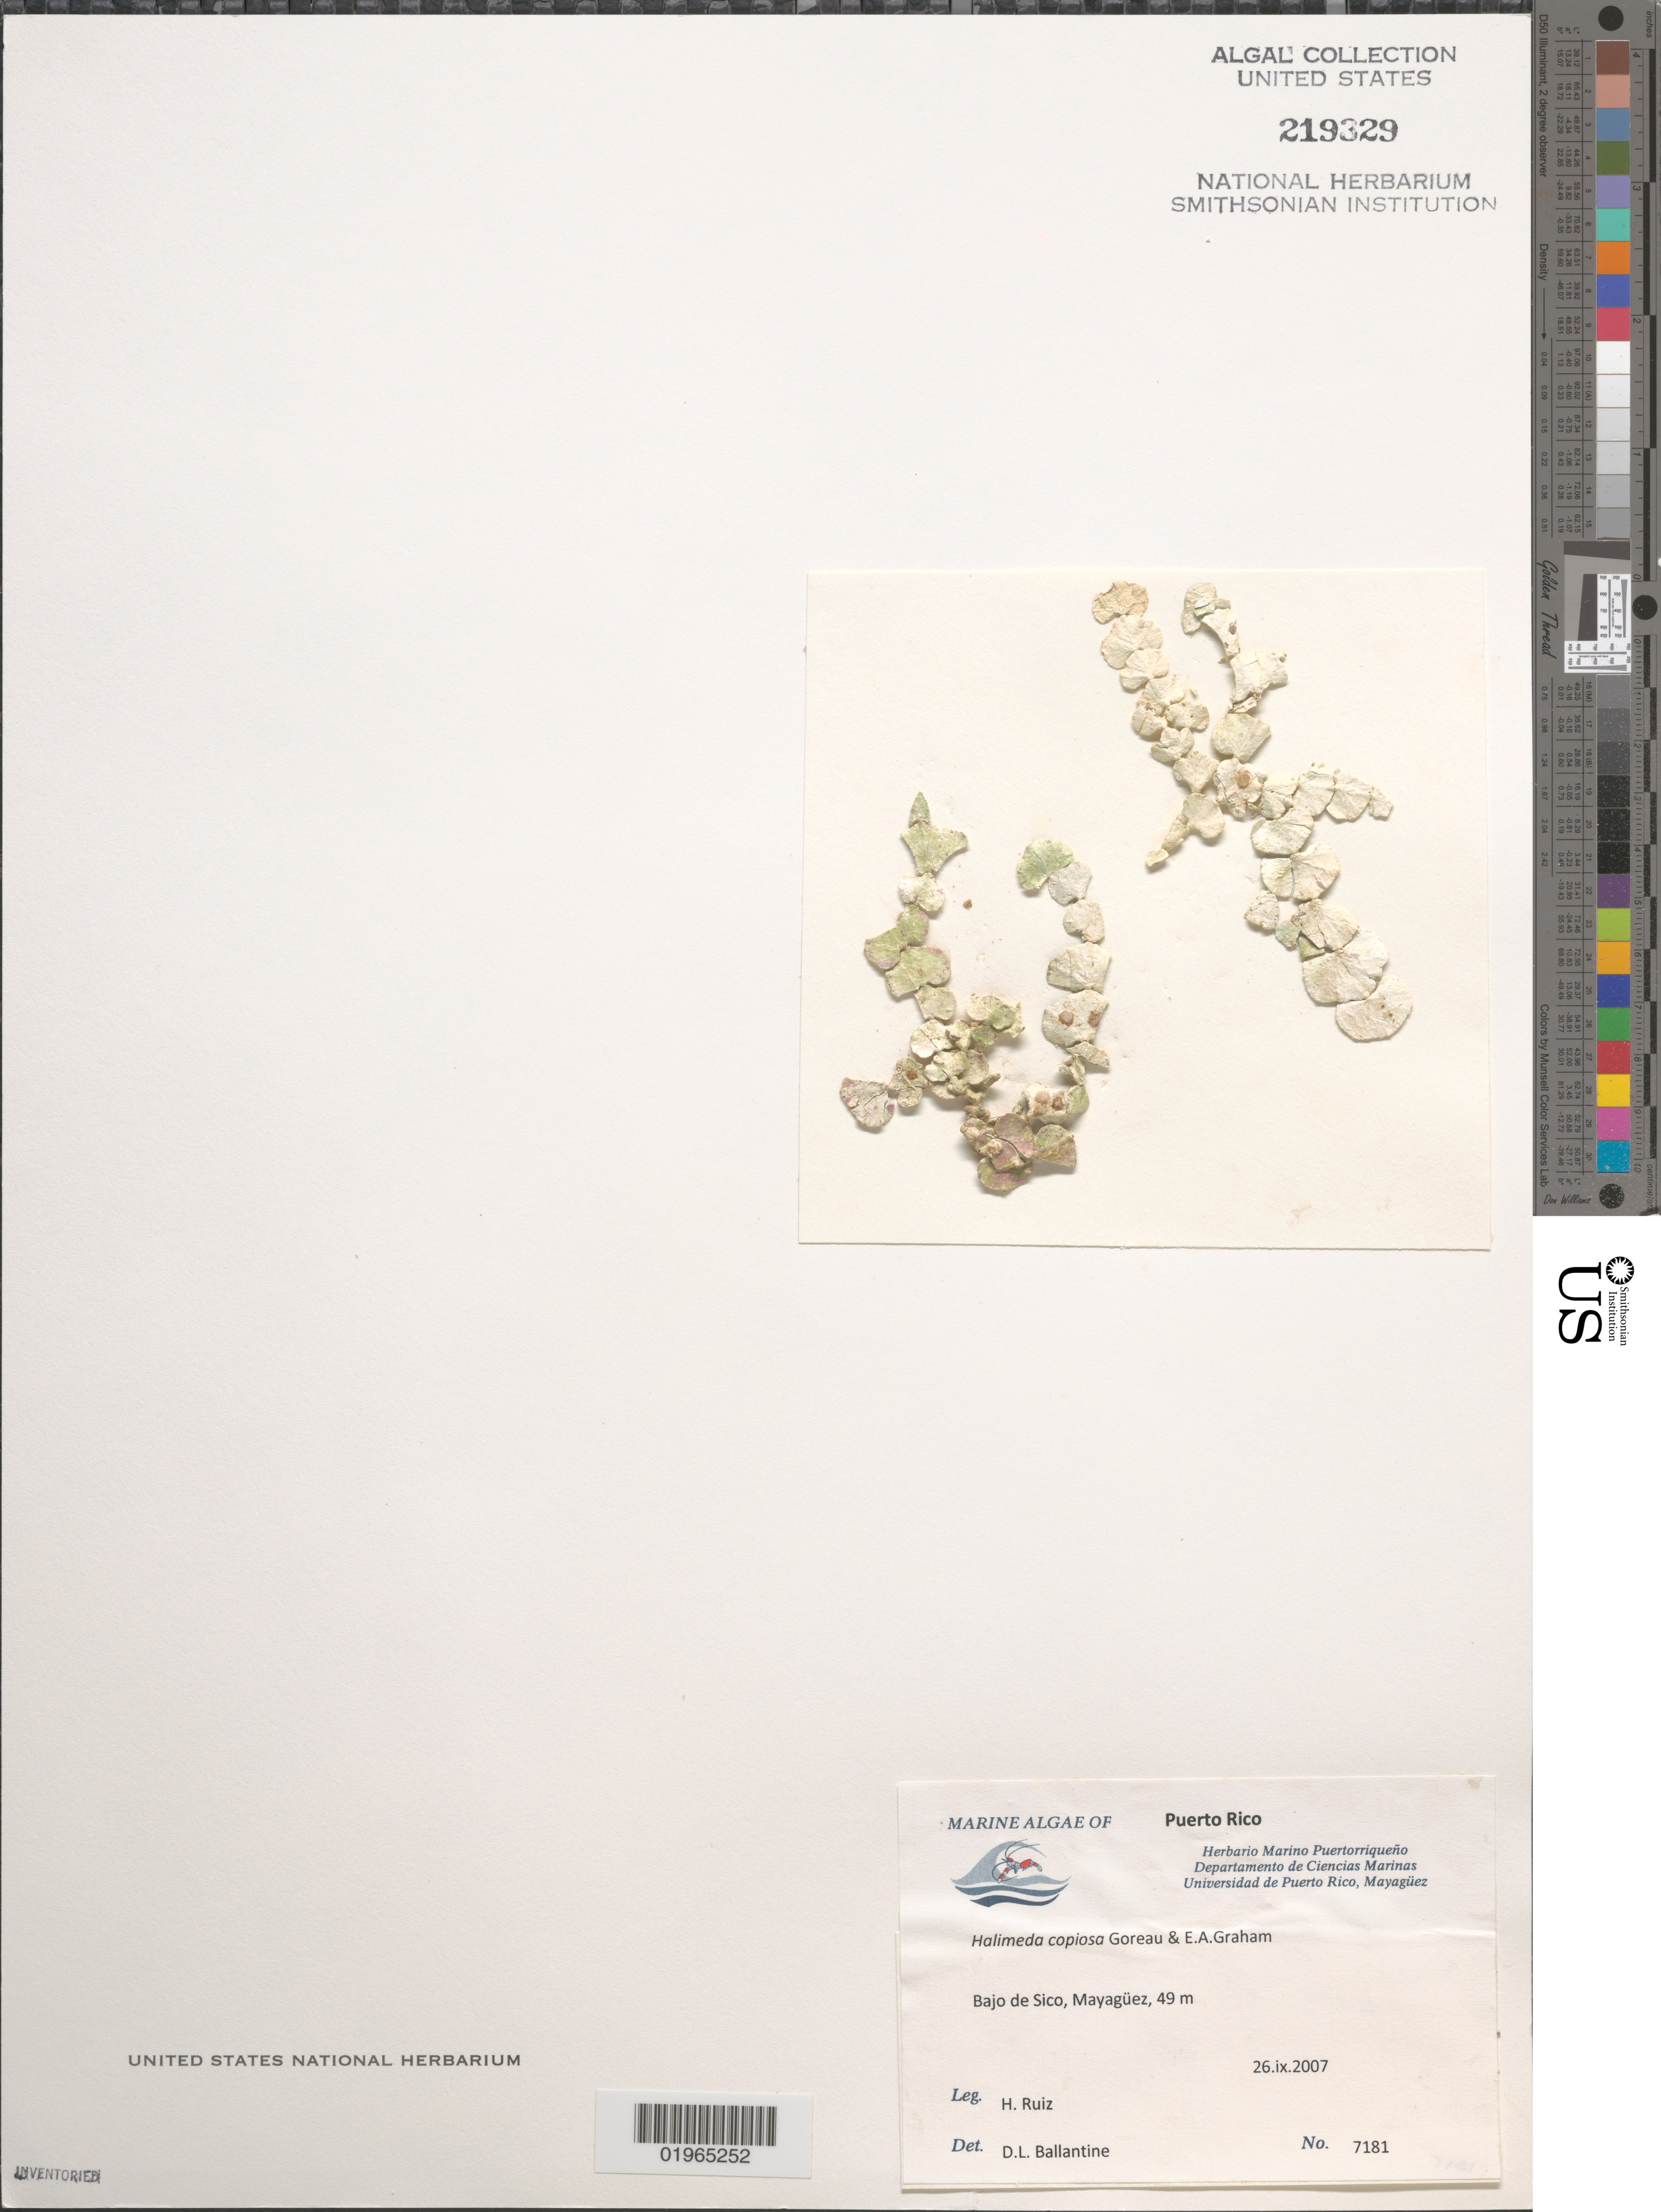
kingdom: Plantae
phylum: Chlorophyta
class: Ulvophyceae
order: Bryopsidales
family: Halimedaceae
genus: Halimeda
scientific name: Halimeda copiosa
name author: Goreau & E.A. Graham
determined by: Ballantine, D. L.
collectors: H. Ruiz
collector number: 7181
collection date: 2007-09-26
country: Puerto Rico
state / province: Mayagüez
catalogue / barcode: US 219329